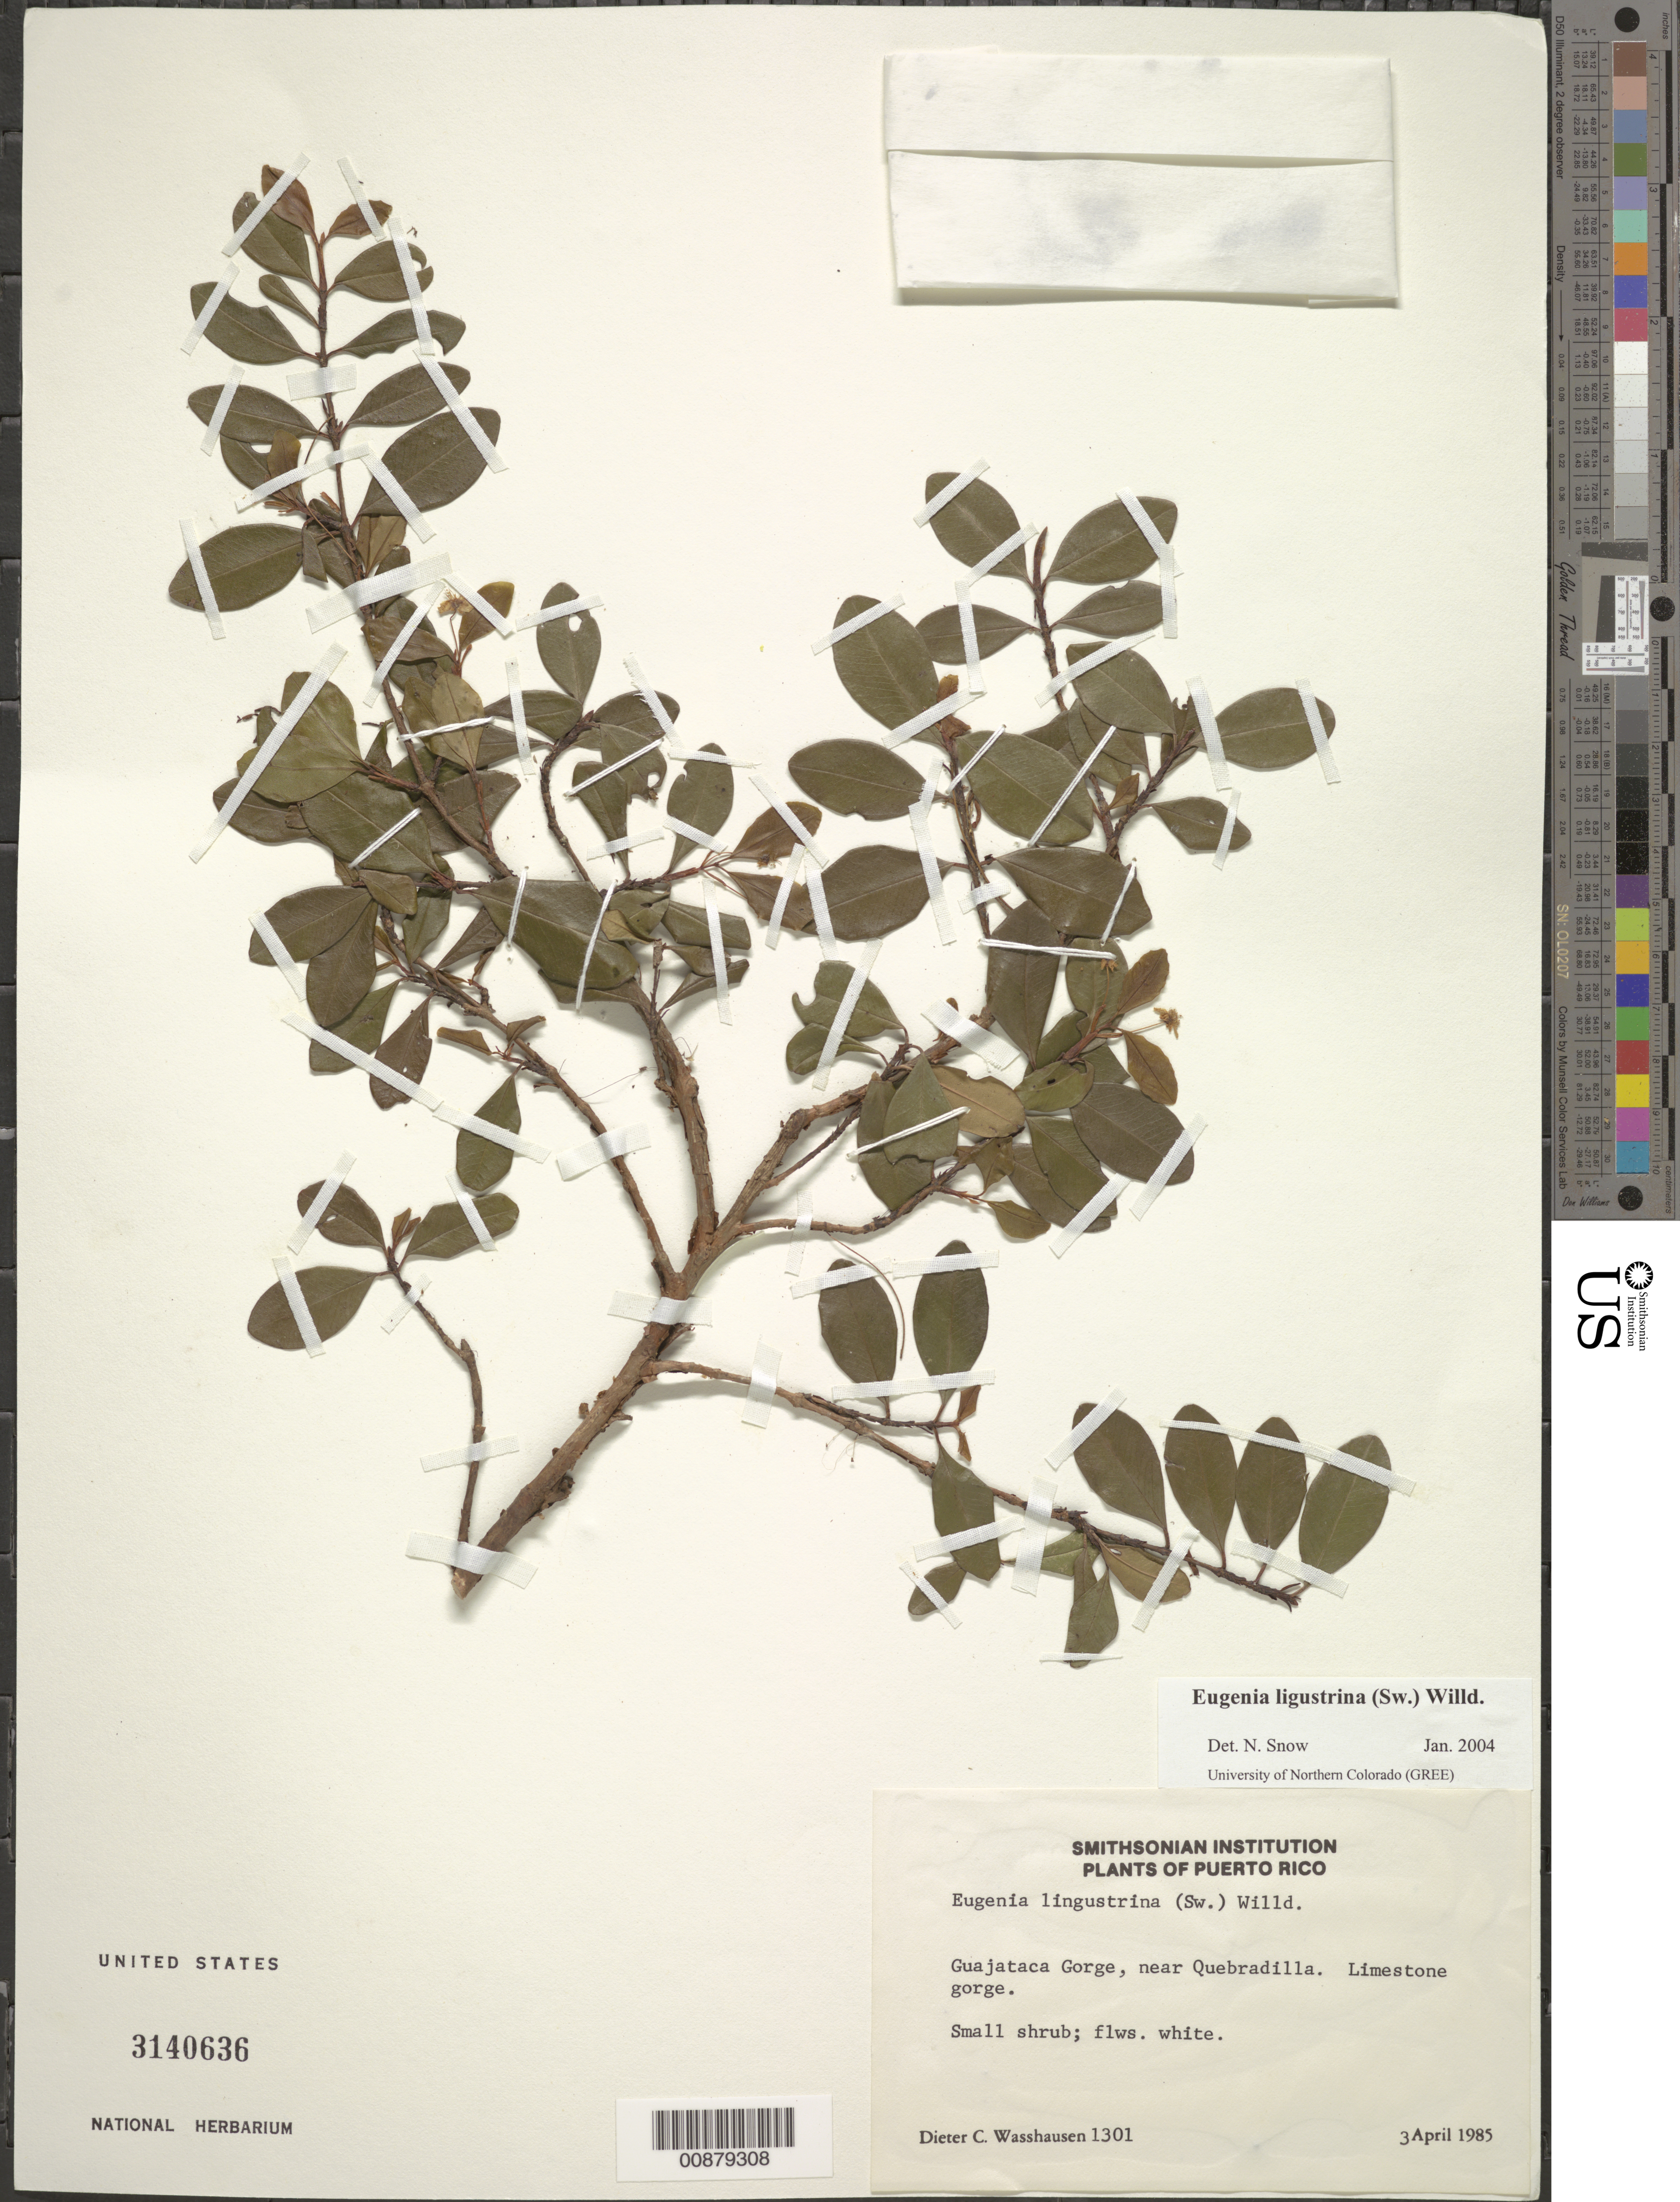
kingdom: Plantae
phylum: Tracheophyta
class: Magnoliopsida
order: Myrtales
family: Myrtaceae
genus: Eugenia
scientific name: Eugenia ligustrina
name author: (Sw.) Willd.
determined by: Snow, N. W.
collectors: D. C. Wasshausen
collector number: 1301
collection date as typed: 03 Apr 1985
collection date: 1985-04-03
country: Puerto Rico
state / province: Quebradillas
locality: Guajataca Gorge, near Quebradilla.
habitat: Limestone gorge.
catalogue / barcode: US 3140636